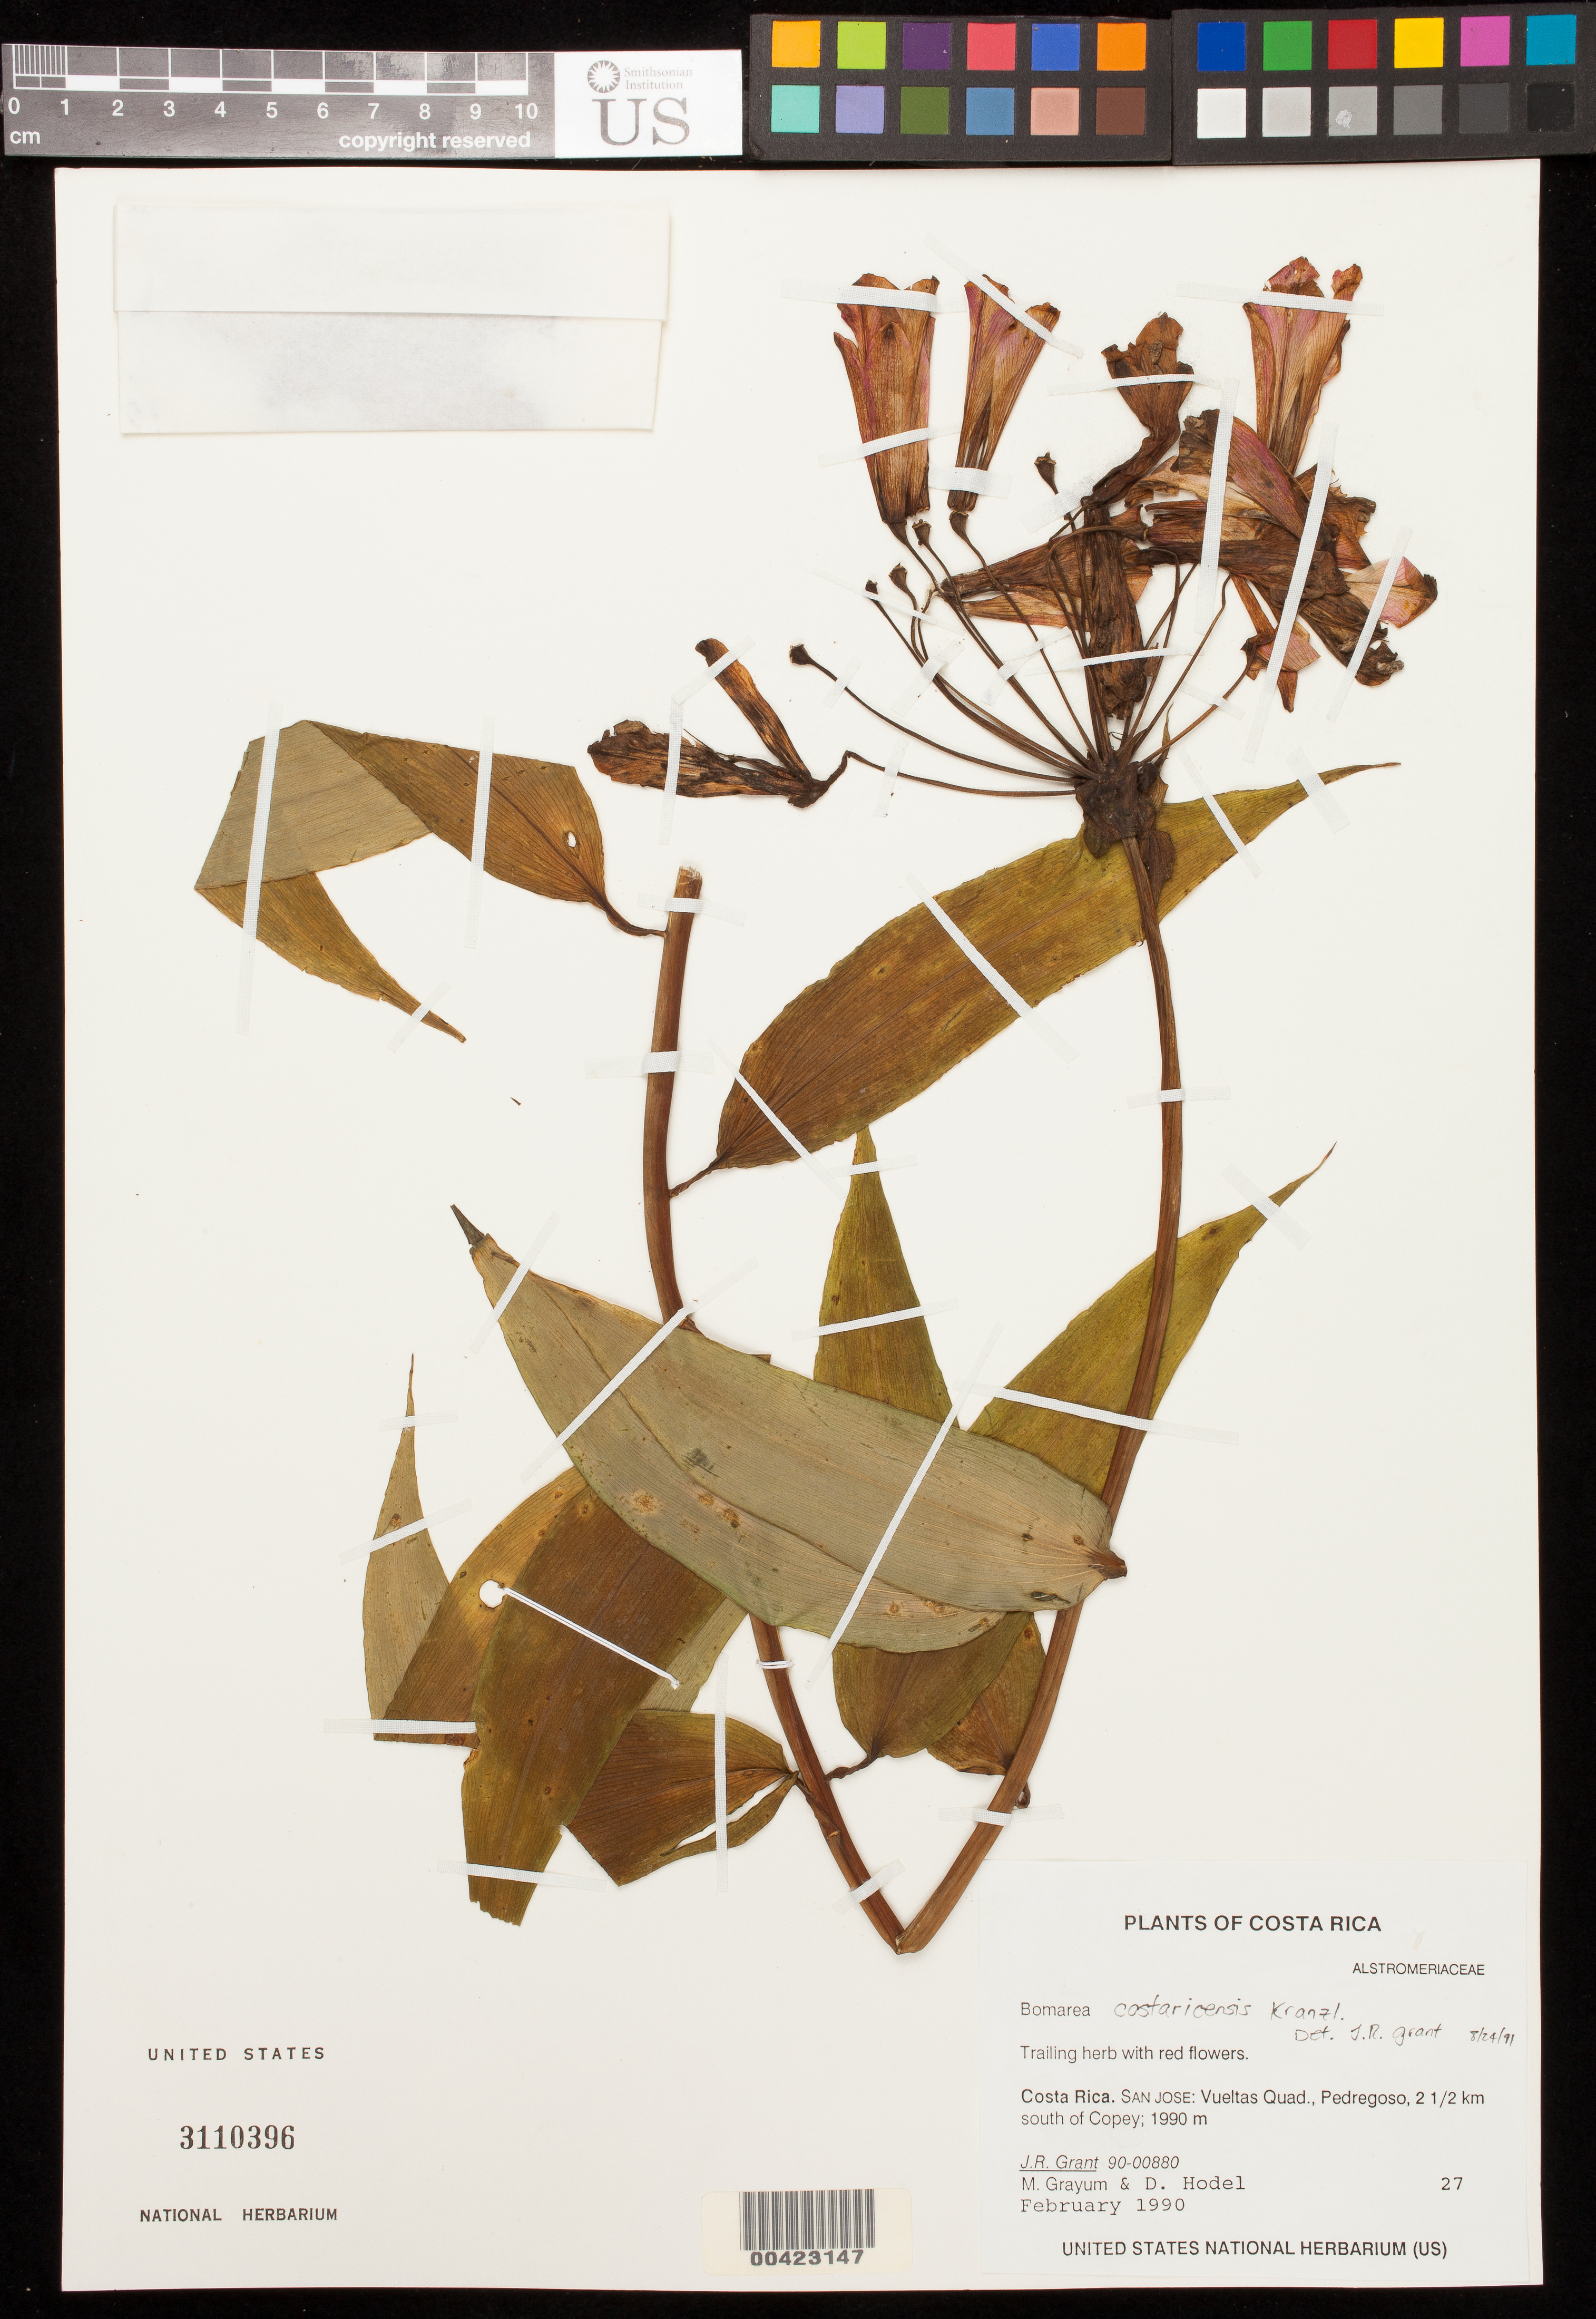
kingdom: Plantae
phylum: Tracheophyta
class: Liliopsida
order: Liliales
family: Alstroemeriaceae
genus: Bomarea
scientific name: Bomarea costaricensis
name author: Kraenzl.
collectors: J. R. Grant, M. H. Grayum & D. R. Hodel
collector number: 90-00880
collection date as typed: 27 Feb 1990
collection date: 1990-02-27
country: Costa Rica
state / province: San José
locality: Vueltas quad, pedregoso, s of copey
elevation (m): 1990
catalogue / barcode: US 3110396